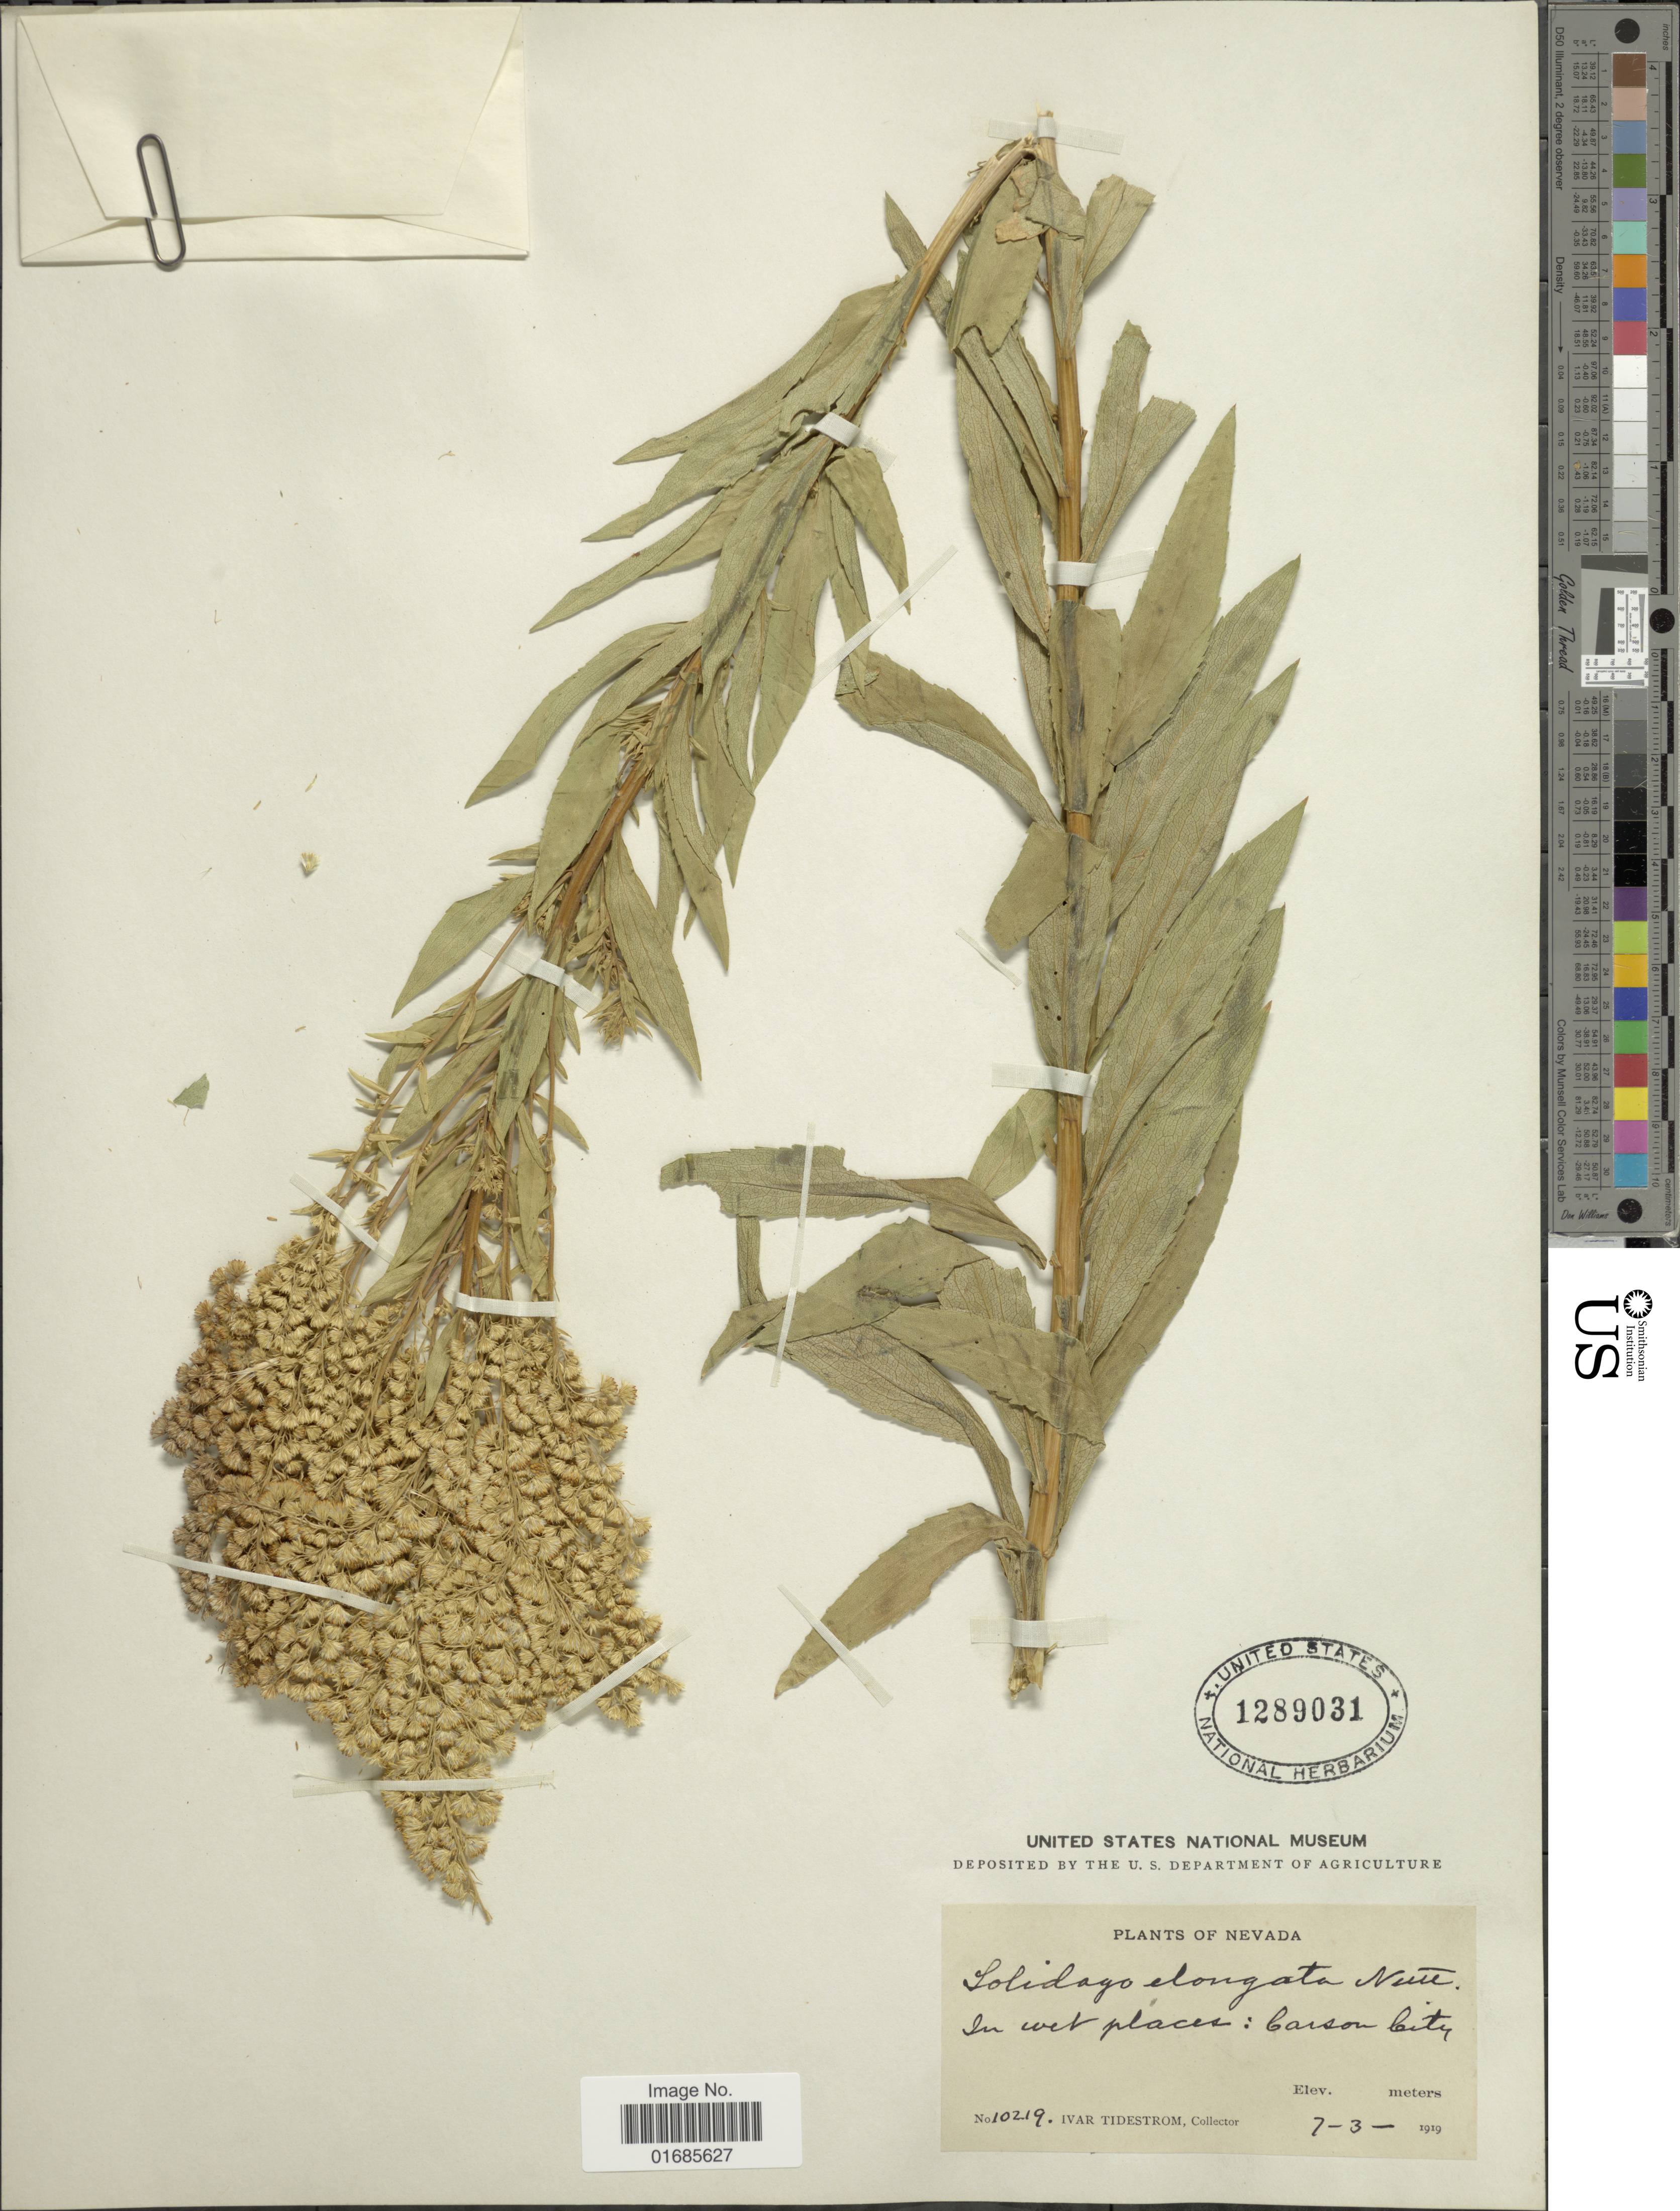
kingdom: Plantae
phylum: Tracheophyta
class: Magnoliopsida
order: Asterales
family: Asteraceae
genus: Solidago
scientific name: Solidago canadensis var. salebrosa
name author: (Piper) M.E. Jones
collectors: I. F. Tidestrom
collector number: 10219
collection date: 1919-07-03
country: United States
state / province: Nevada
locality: Carson City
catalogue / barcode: US 1289031